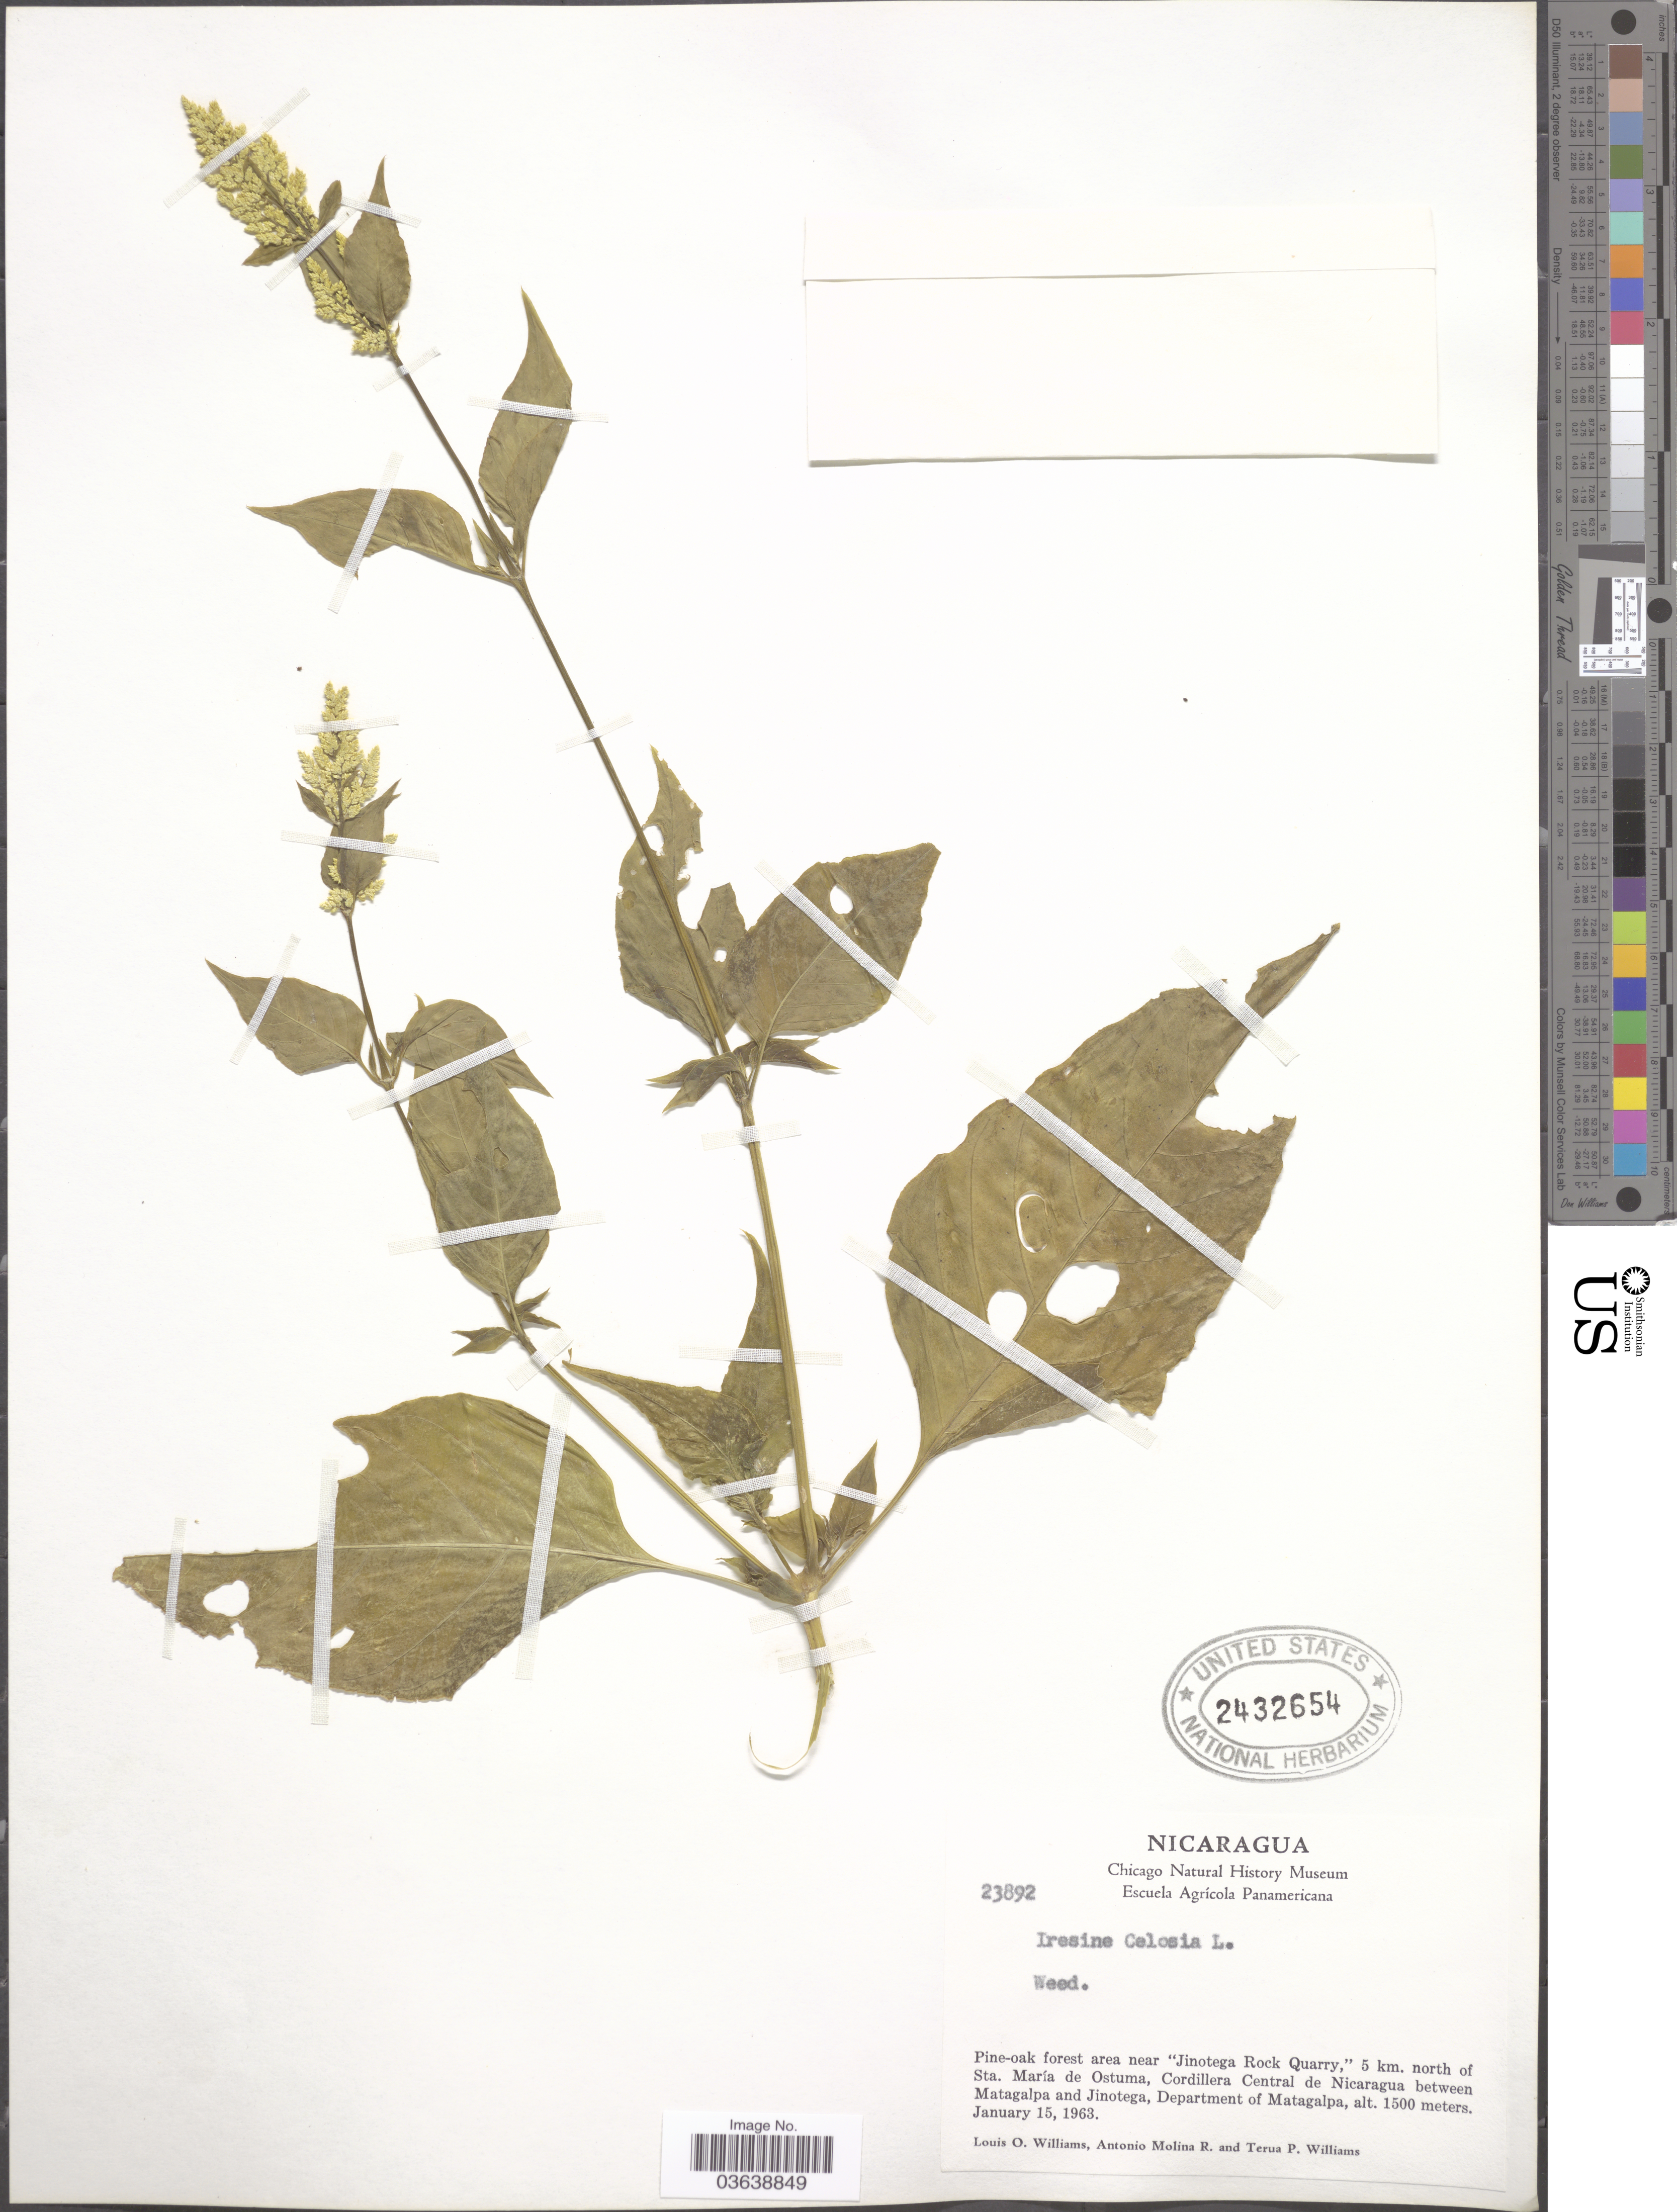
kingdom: Plantae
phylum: Tracheophyta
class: Magnoliopsida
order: Caryophyllales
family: Amaranthaceae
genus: Iresine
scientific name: Iresine diffusa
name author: Humb. & Bonpl. ex Willd.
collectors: L. O. Williams, A. Molina R. & T. Williams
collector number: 23892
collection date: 1963-01-15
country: Nicaragua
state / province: Matagalpa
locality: Pine-oak forest near "Jinotega Rock Quarry," 5 km. north of Sta. María de Ostuma, Cordillera Central de Nicaragua between Matagalpa and Jinotega, Department of Matagalpa.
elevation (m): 1500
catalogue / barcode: US 2432654